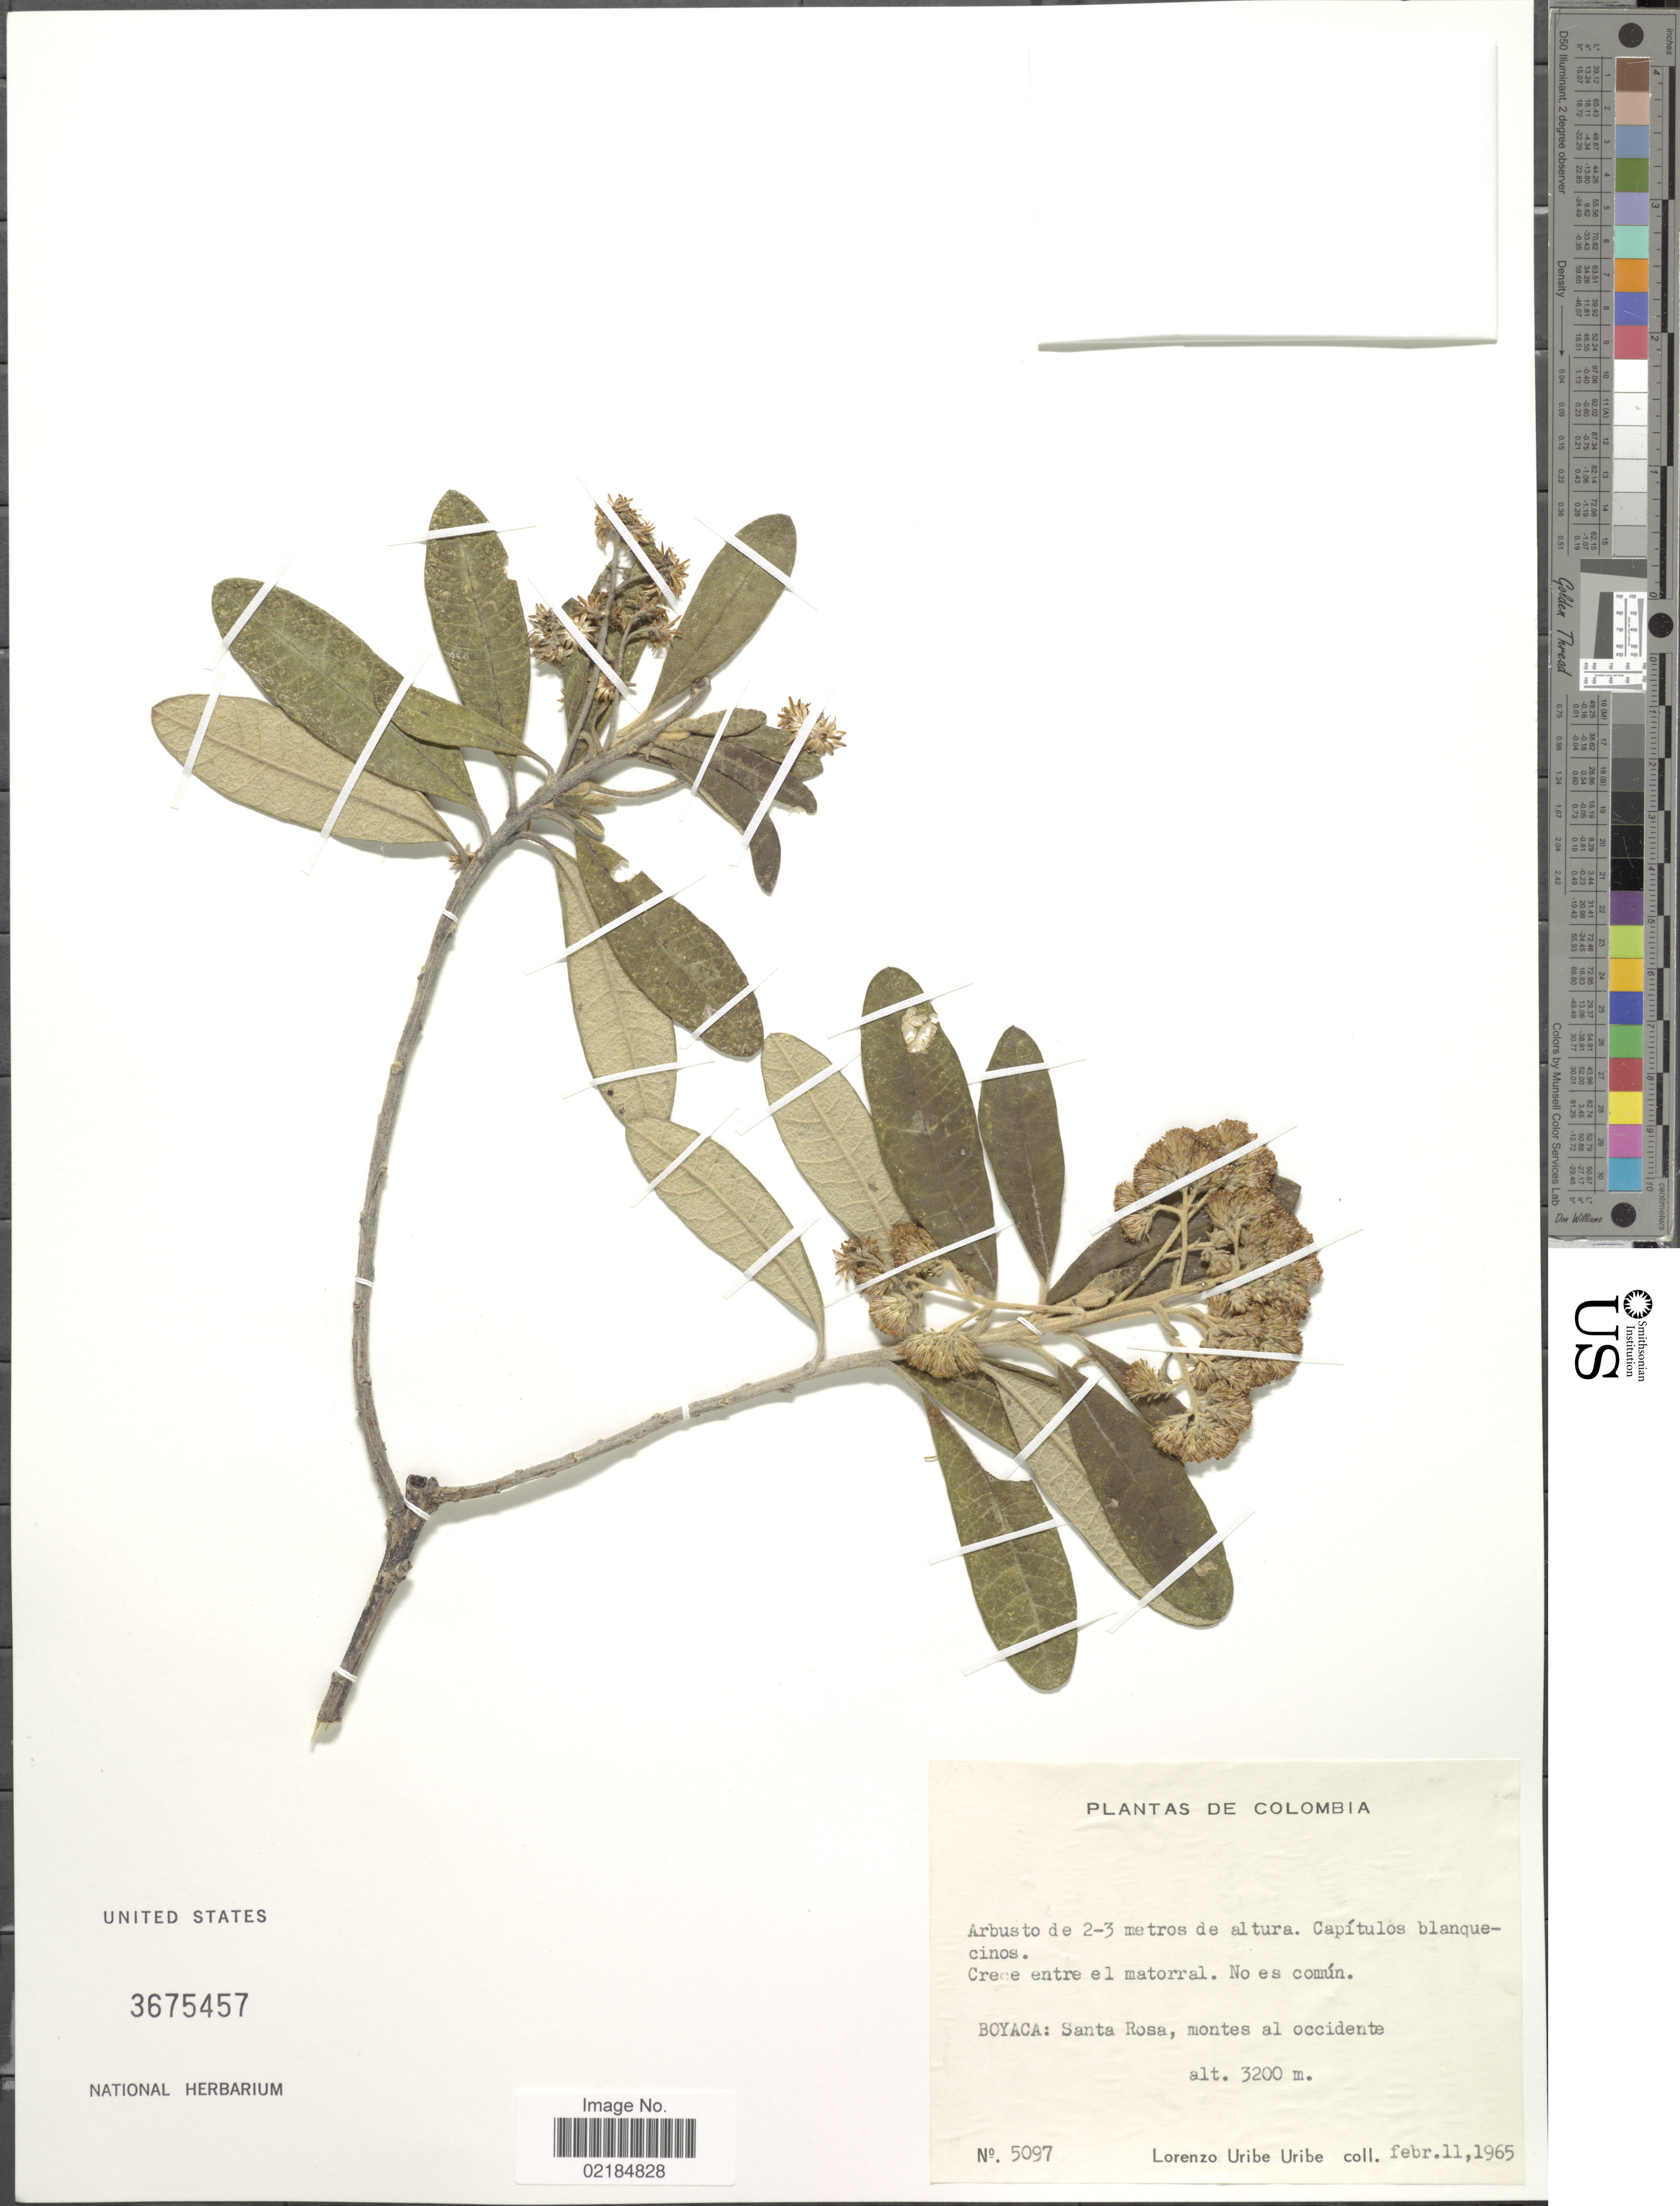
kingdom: Plantae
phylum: Tracheophyta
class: Magnoliopsida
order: Asterales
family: Asteraceae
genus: Diplostephium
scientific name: Diplostephium tenuifolium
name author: Cuatrec.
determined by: Cuatrecasas, J.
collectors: L. Uribe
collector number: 5097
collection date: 1965-02-11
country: Colombia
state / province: Boyacá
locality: Santa Rosa, montes al occidente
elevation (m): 3200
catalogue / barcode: US 3675457